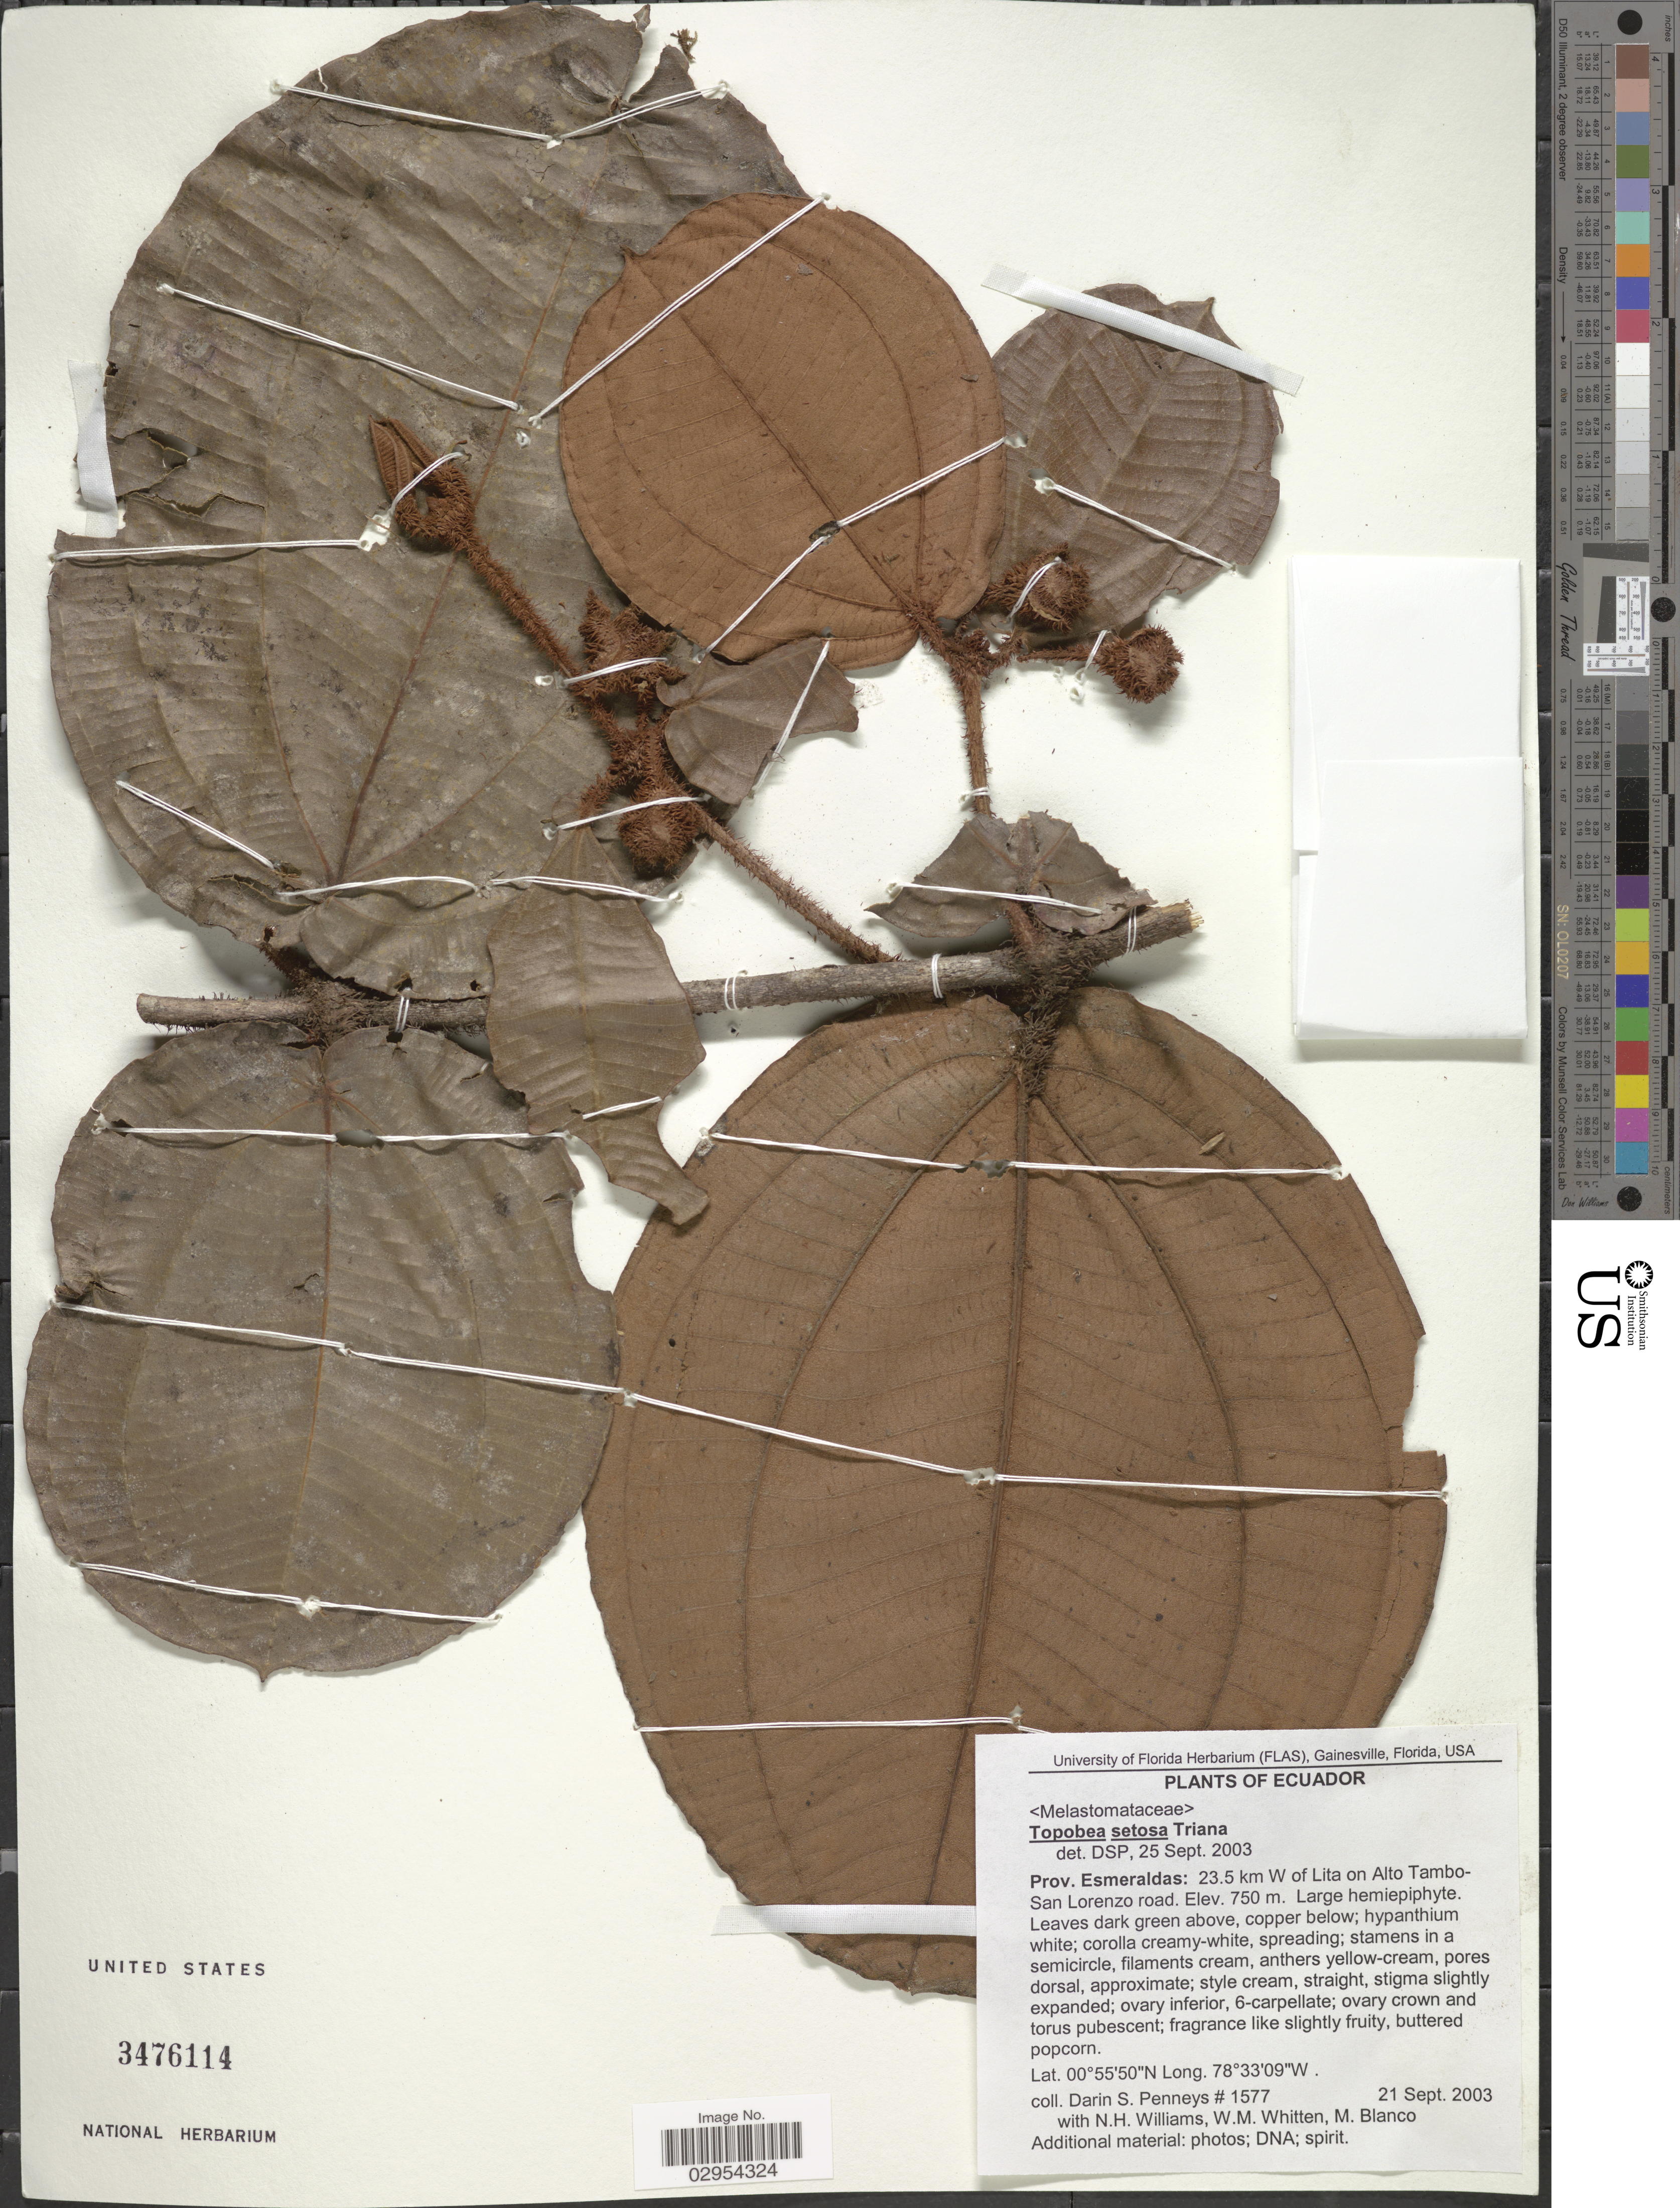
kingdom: Plantae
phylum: Tracheophyta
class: Magnoliopsida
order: Myrtales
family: Melastomataceae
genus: Topobea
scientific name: Topobea setosa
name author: Triana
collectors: D. S. Penneys, N. H. Williams, W. M. Whitten & M. Blanco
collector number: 1577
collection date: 2003-09-21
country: Ecuador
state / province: Esmeraldas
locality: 23.5 km W of Lita on Alto Tambo-San Lorenzo road.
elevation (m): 750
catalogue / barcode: US 3476114